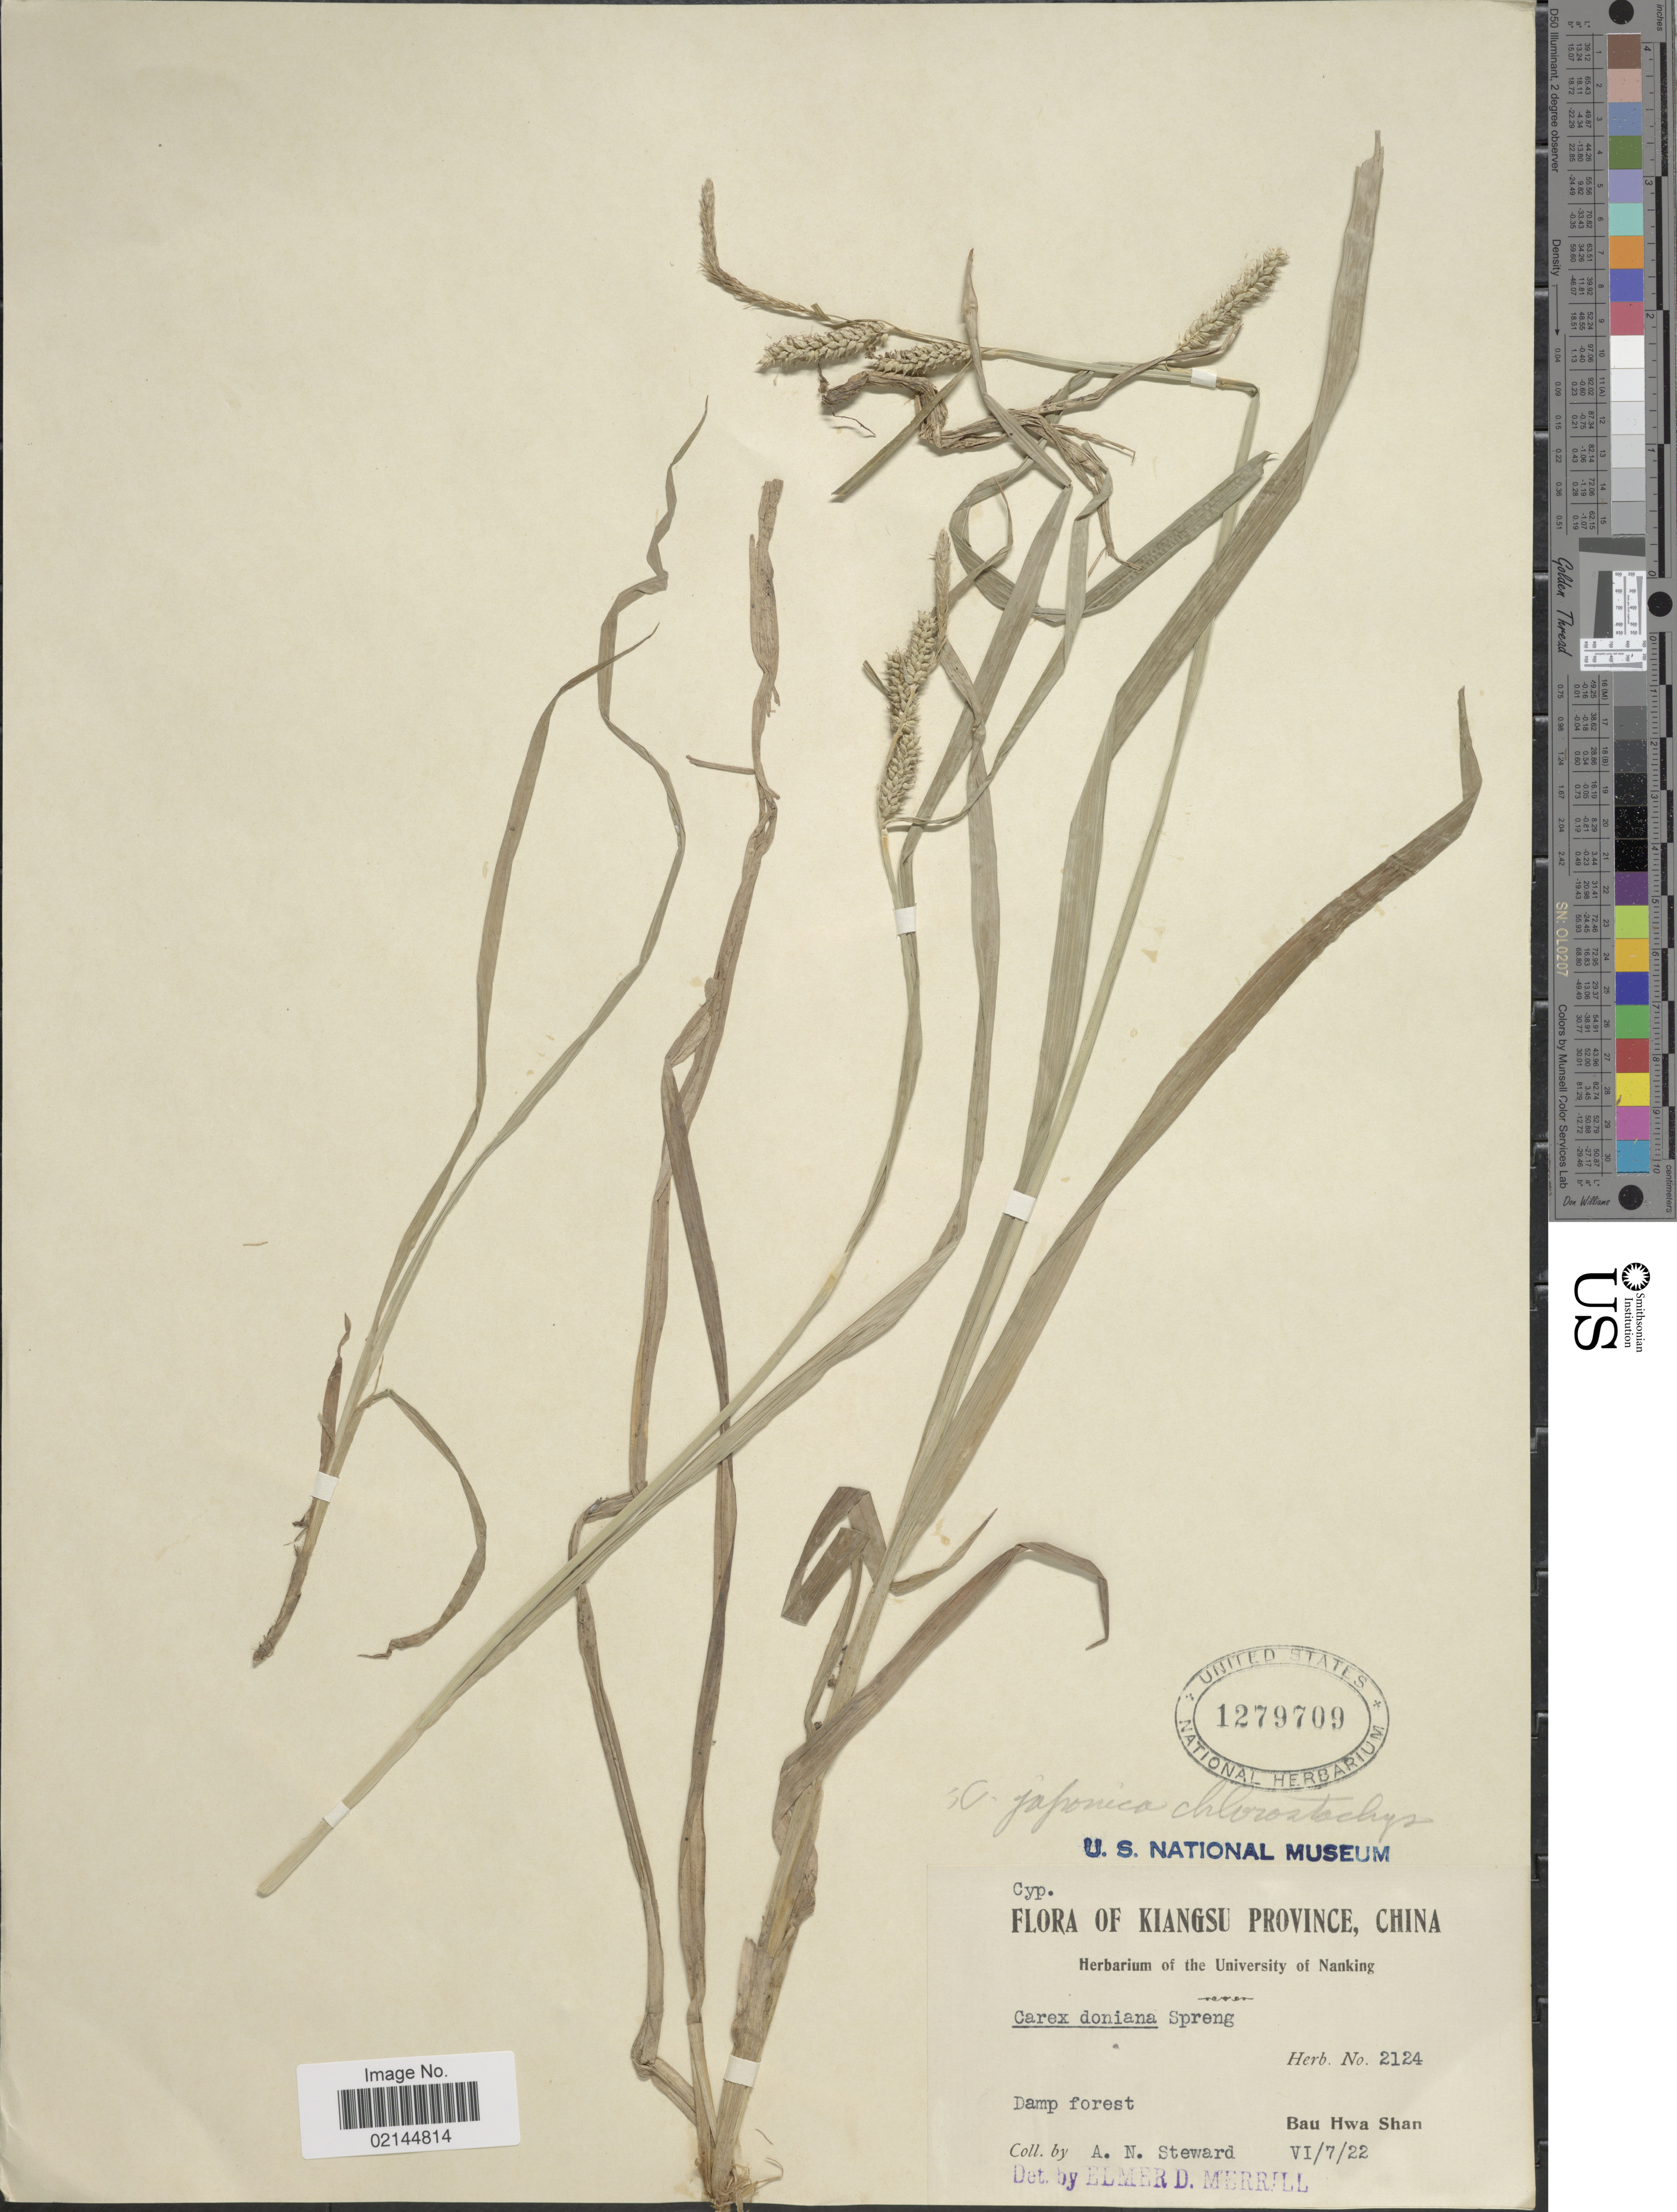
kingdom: Plantae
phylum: Tracheophyta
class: Liliopsida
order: Poales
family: Cyperaceae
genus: Carex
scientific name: Carex japonica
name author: Thunb.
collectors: A. N. Steward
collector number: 2124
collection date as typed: Transcribed d/m/y: 7/6/22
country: China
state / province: Jiangsu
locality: Kiangsu Province, China. Damp forest. Bau Hwa Shan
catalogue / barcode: US 1279709